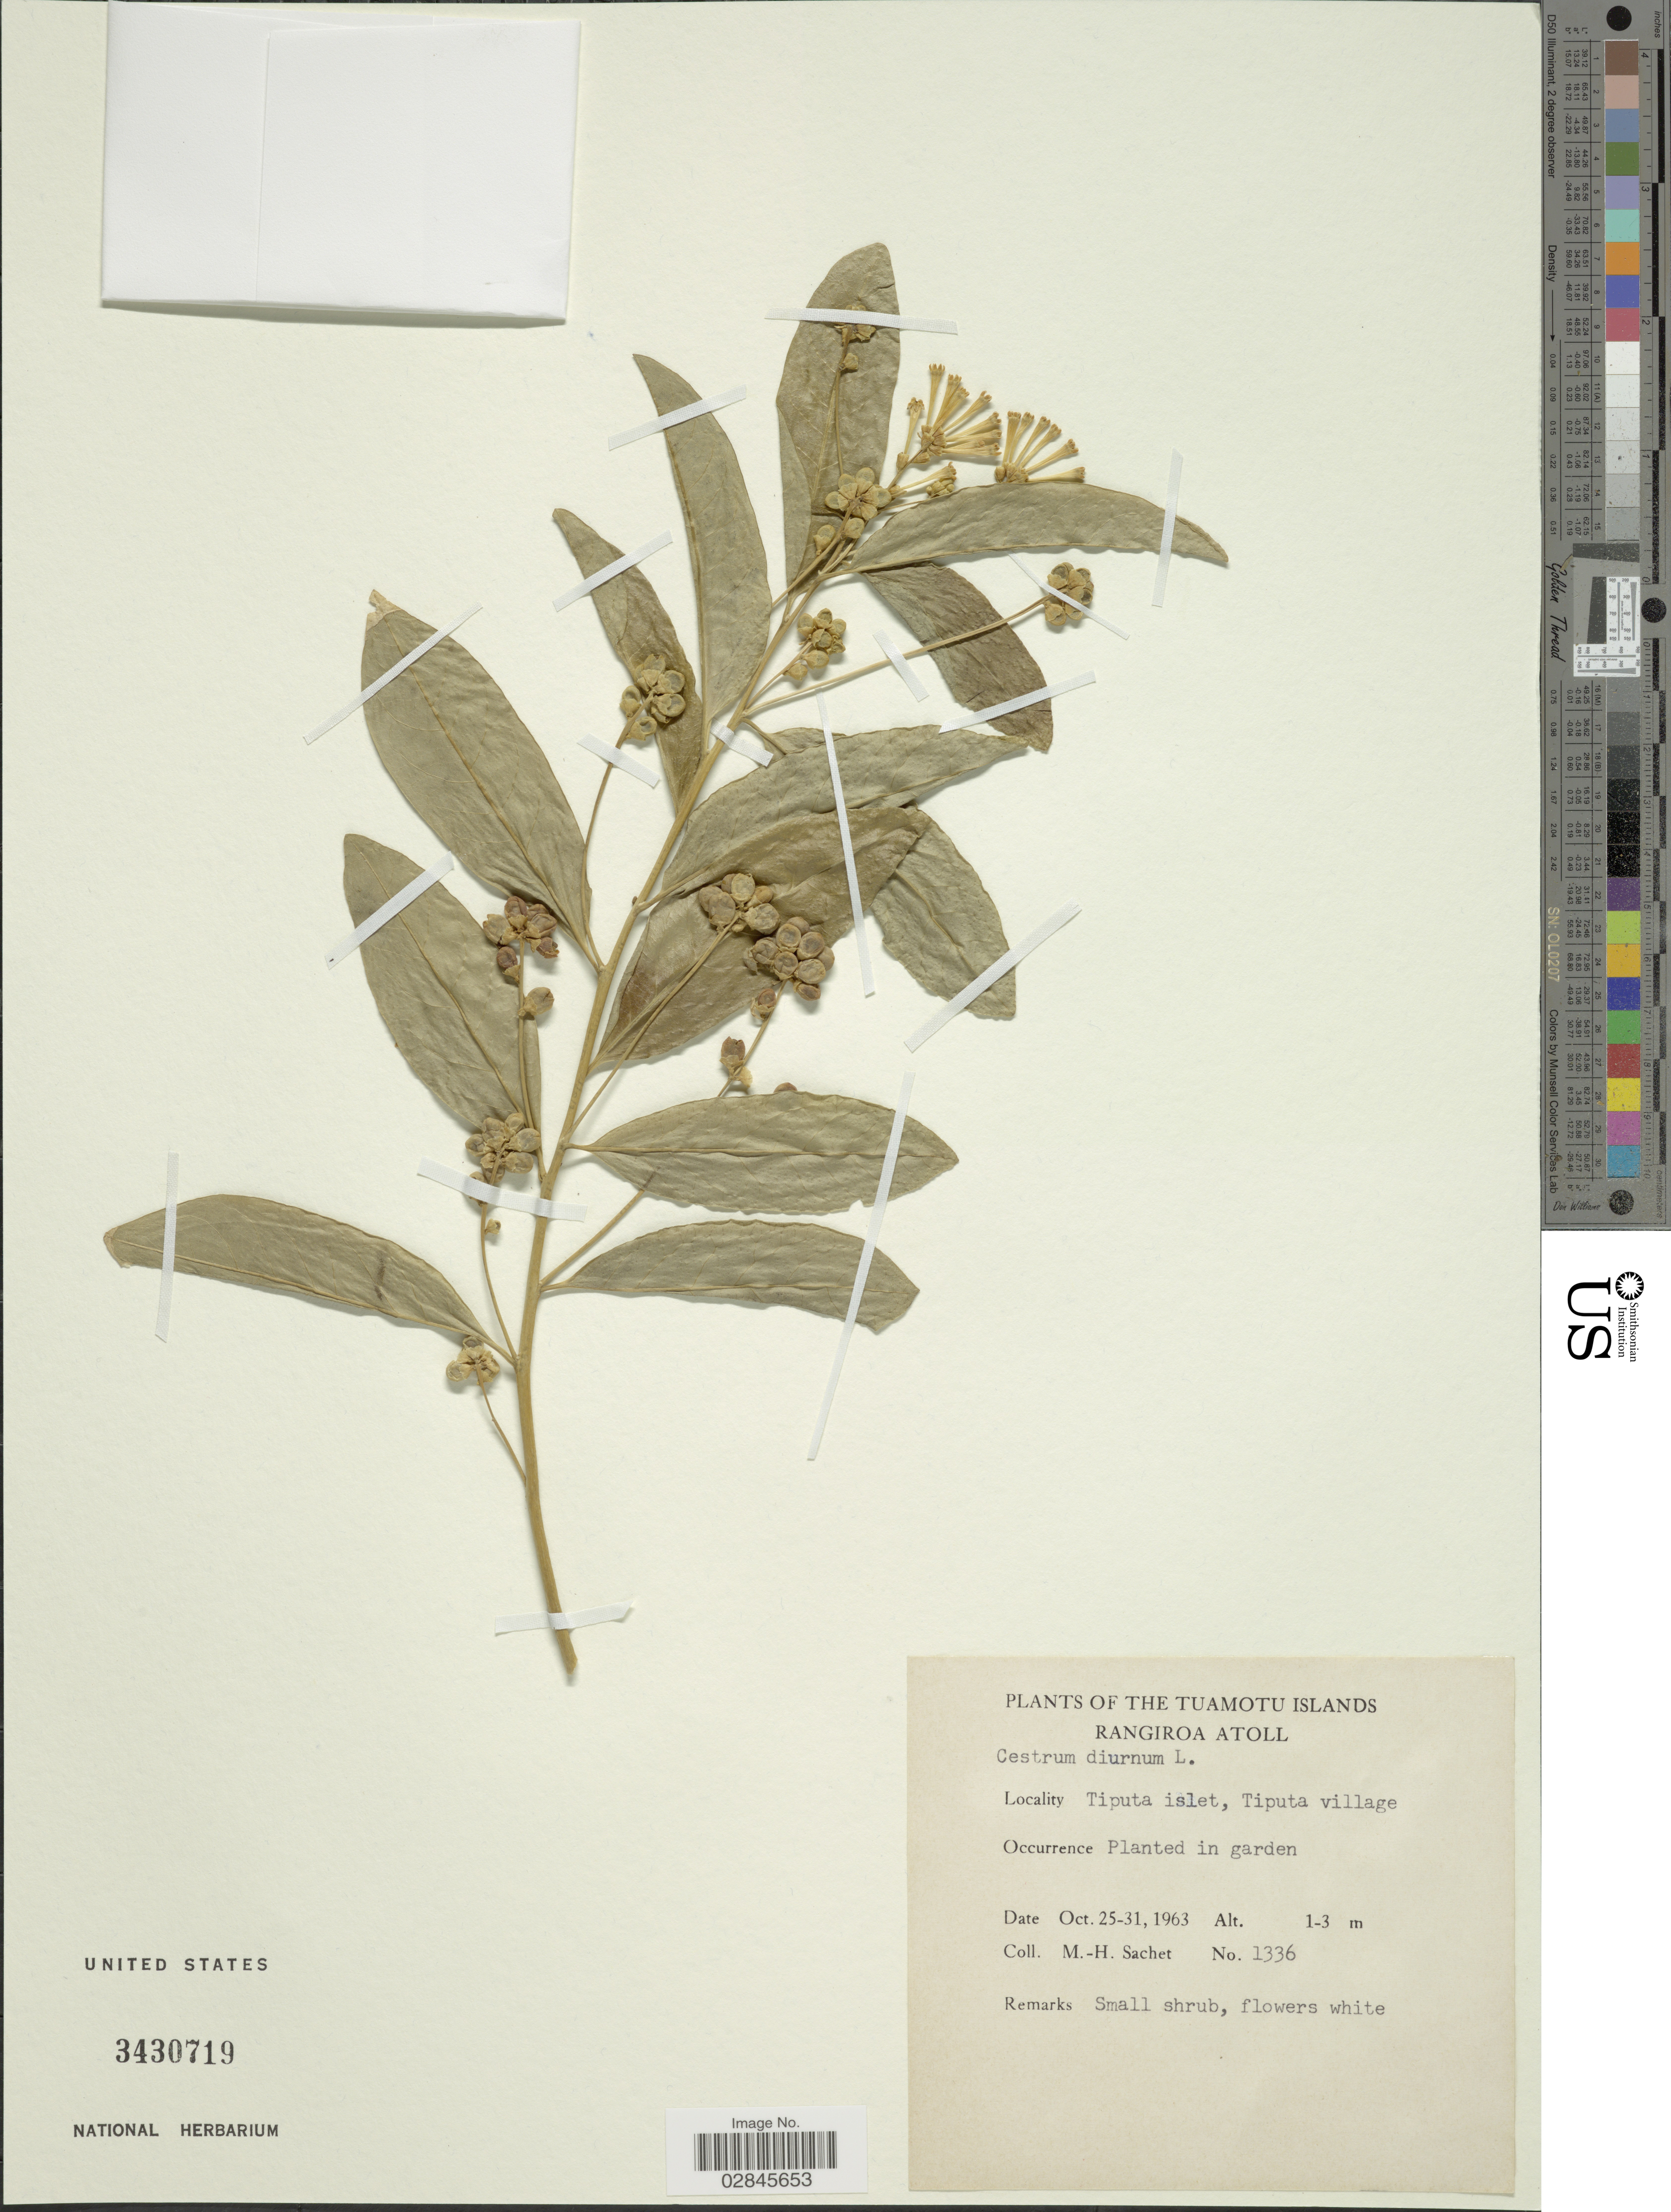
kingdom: Plantae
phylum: Tracheophyta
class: Magnoliopsida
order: Solanales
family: Solanaceae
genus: Cestrum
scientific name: Cestrum diurnum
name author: L.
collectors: M.-H. Sachet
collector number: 1336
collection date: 1963-10-25/1963-10-31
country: French Polynesia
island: Rangiroa [Deans] Atoll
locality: The Tuamotu Islands. Rangiroa Atoll. Tiputa islet, Tiputa village.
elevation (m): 1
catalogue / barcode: US 3430719